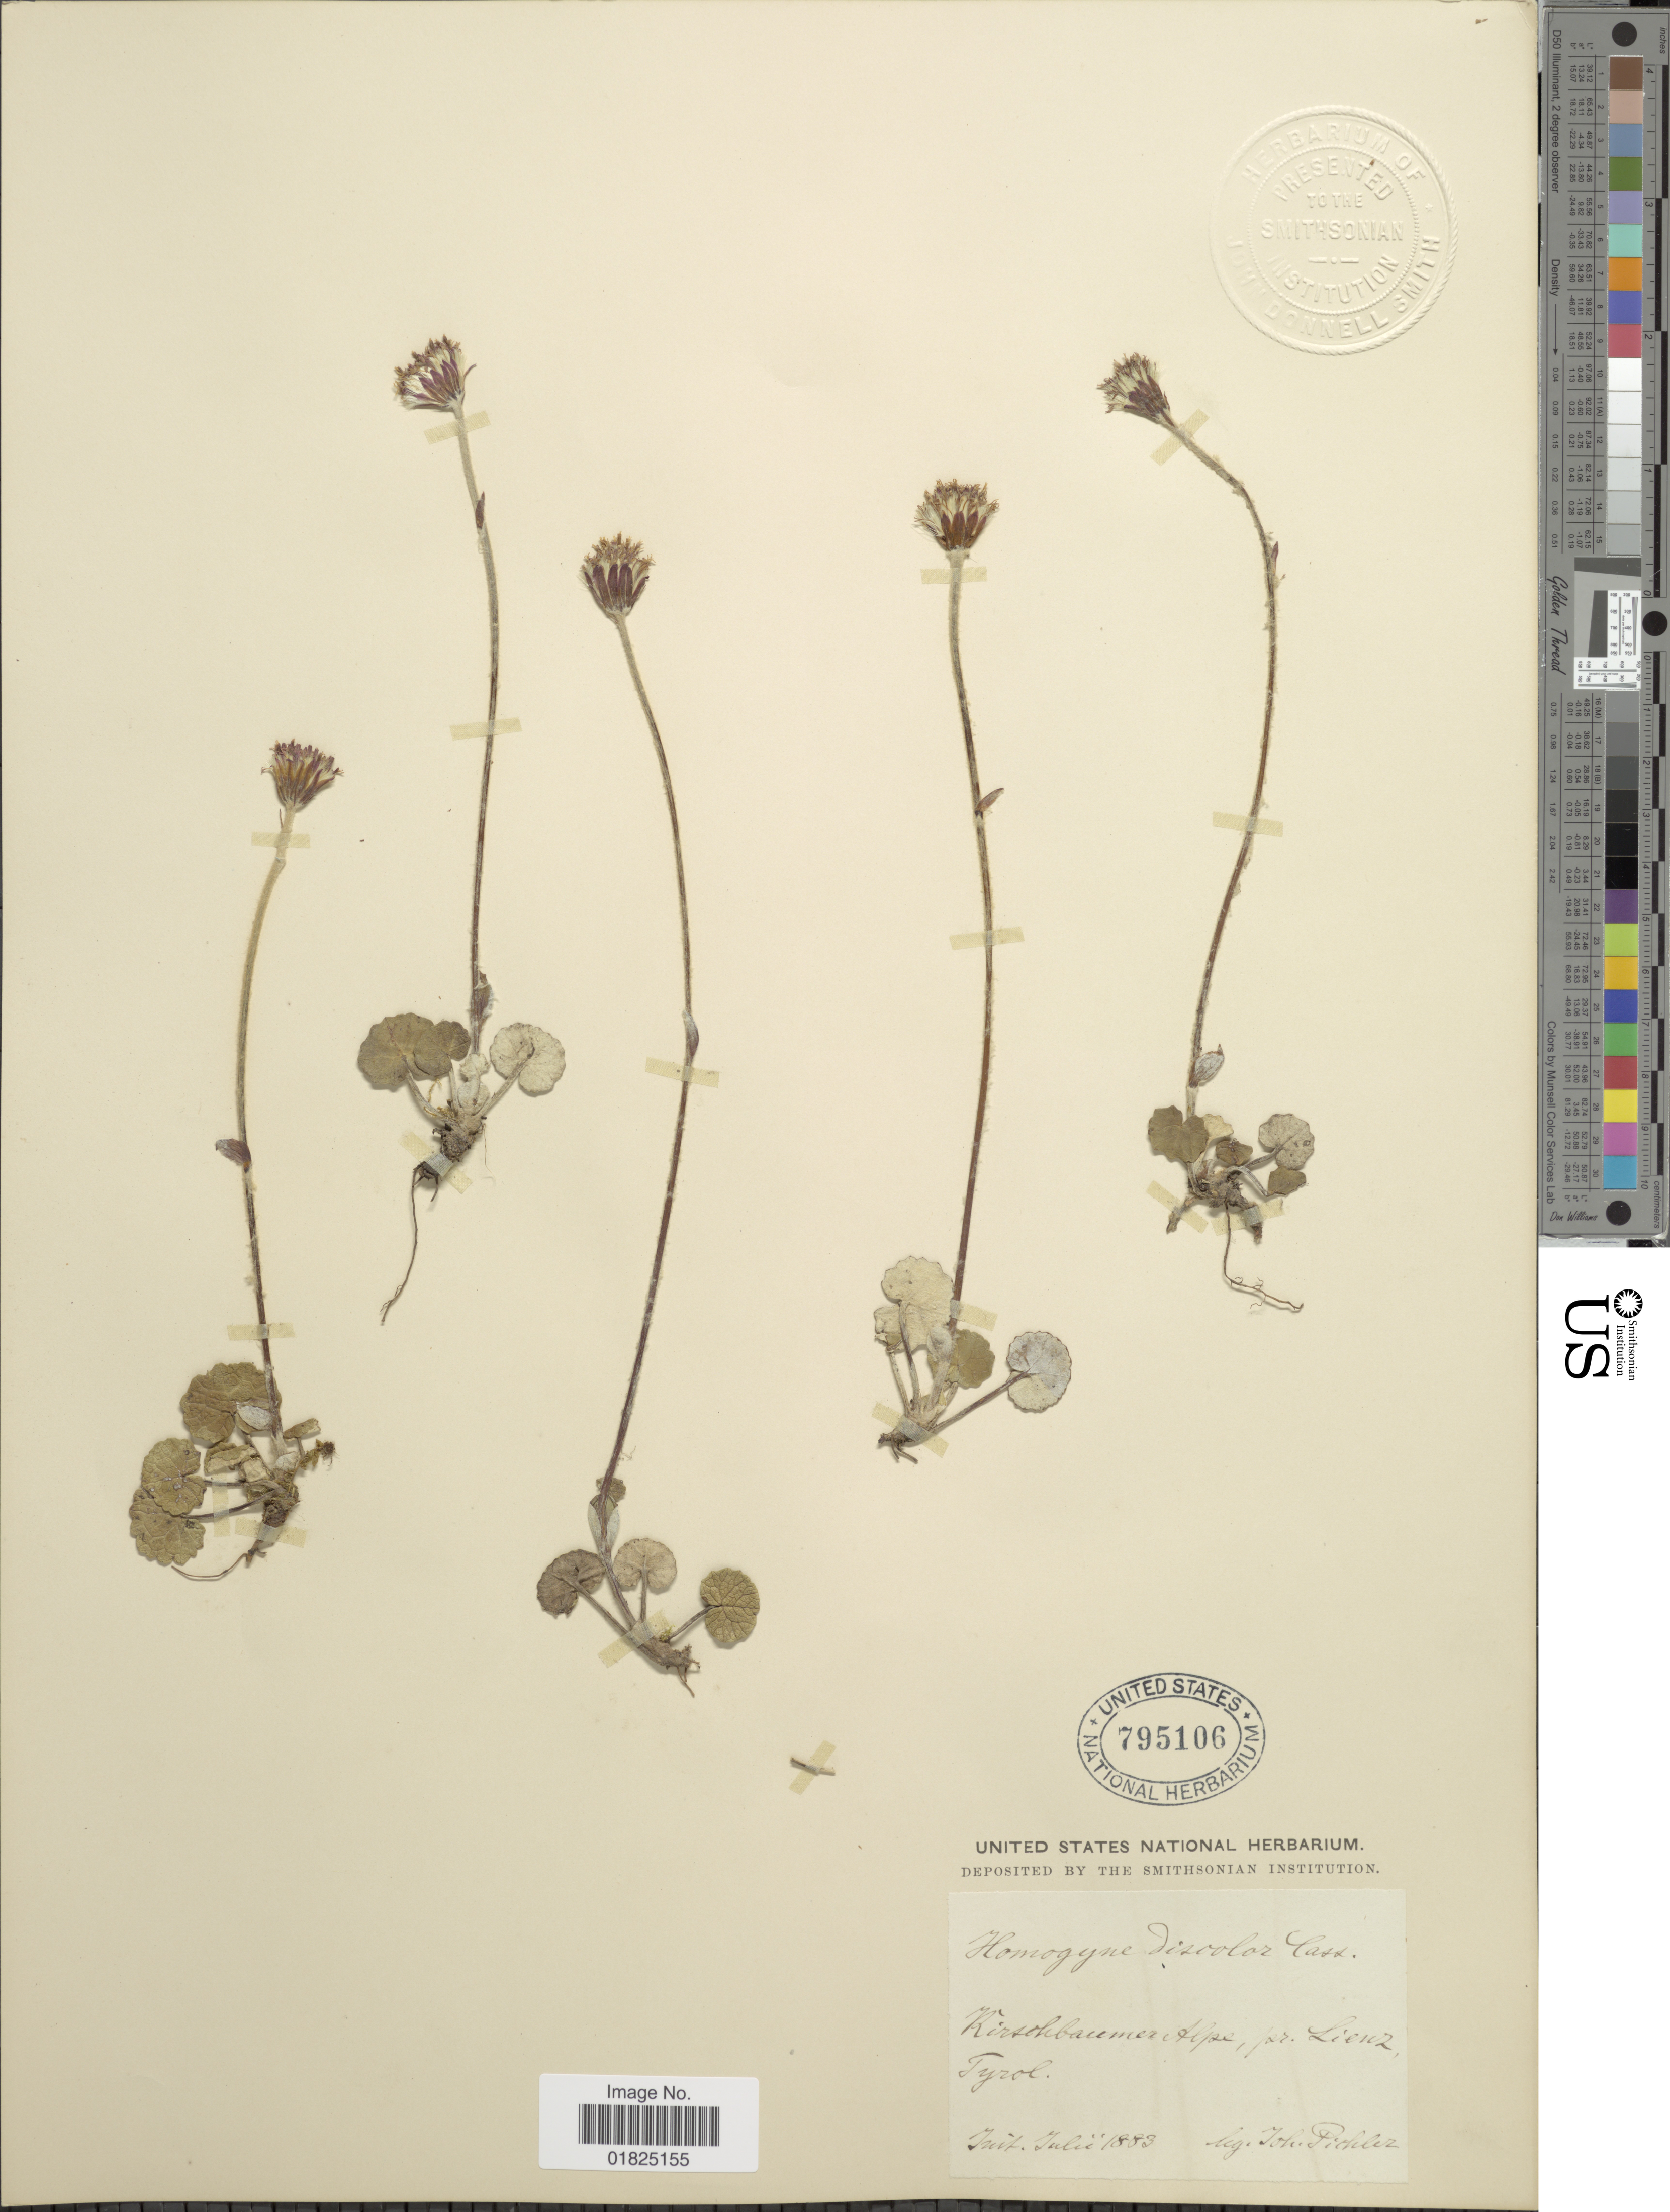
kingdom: Plantae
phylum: Tracheophyta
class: Magnoliopsida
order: Asterales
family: Asteraceae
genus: Homogyne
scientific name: Homogyne discolor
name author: (Jacquinot) Cass.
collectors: Pichler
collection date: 1883-07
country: Austria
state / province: Tirol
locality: Kirsohbaumer Alpe, pr Lienz, Tyrol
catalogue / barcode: US 795106